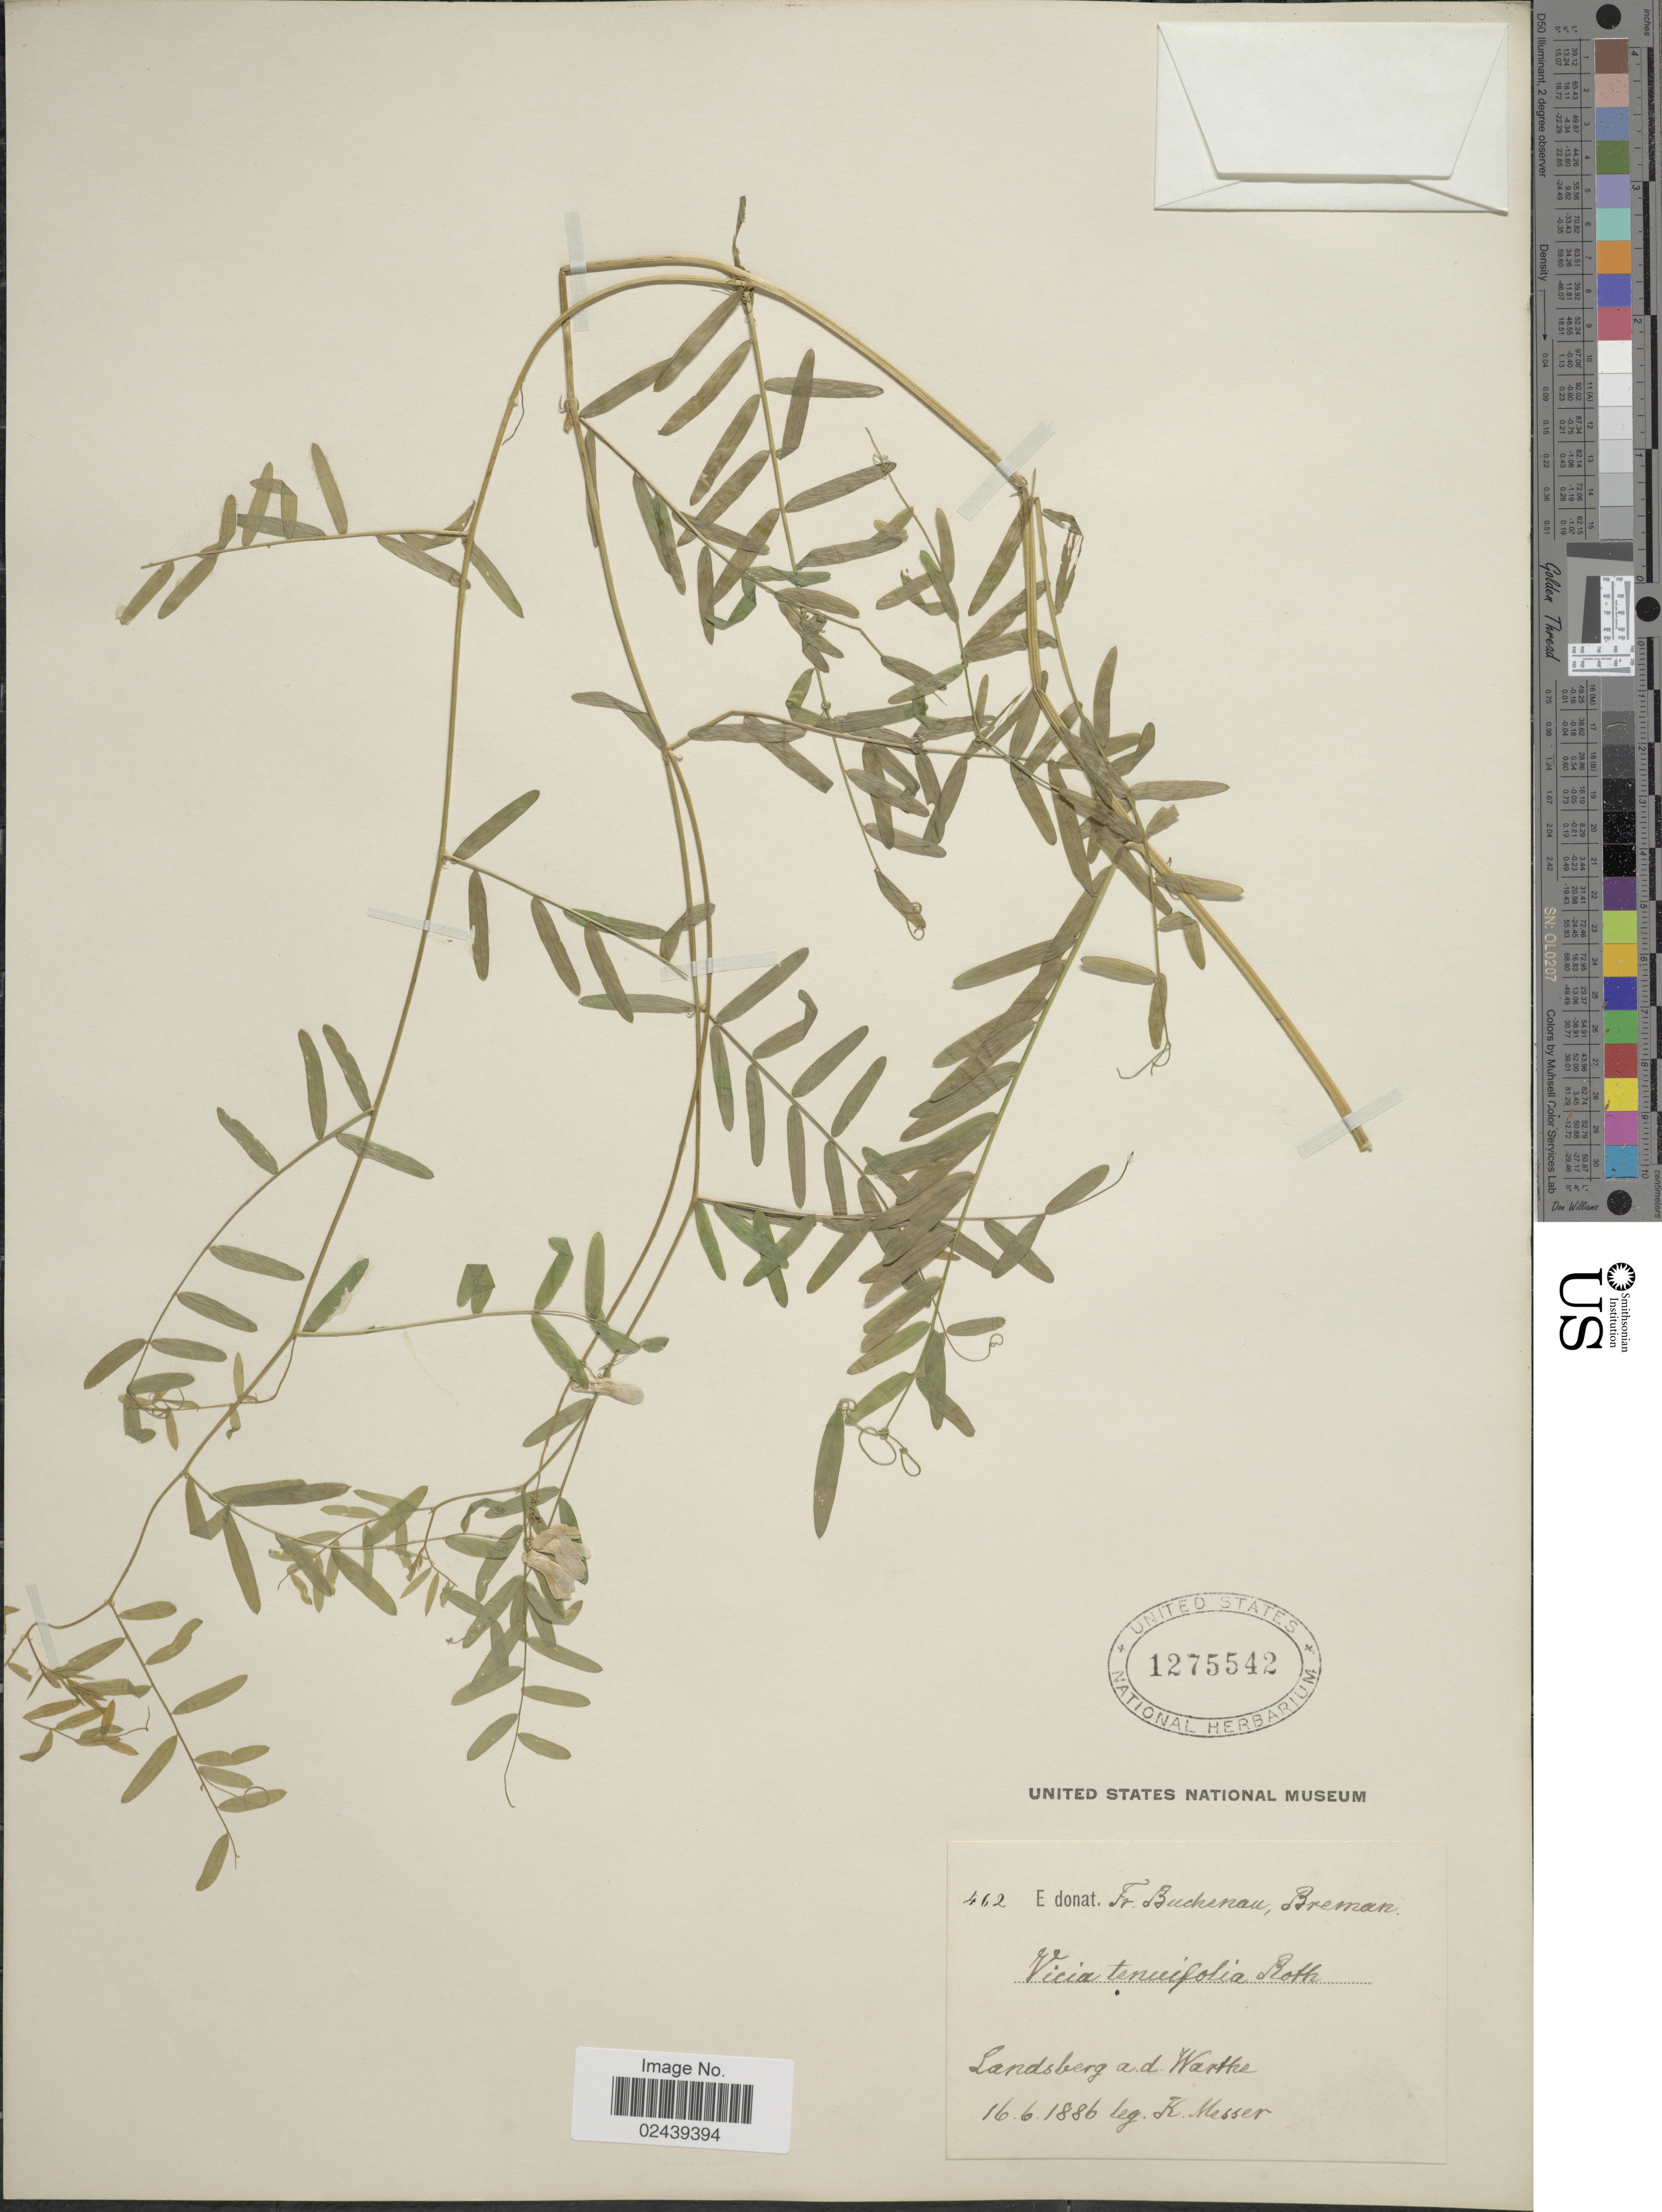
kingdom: Plantae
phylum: Tracheophyta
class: Magnoliopsida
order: Fabales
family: Fabaceae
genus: Vicia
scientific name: Vicia tenuifolia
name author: Ten.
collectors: K. Messer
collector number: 462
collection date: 1886-06-16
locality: Landsberg a.d. Warthe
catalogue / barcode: US 1275542